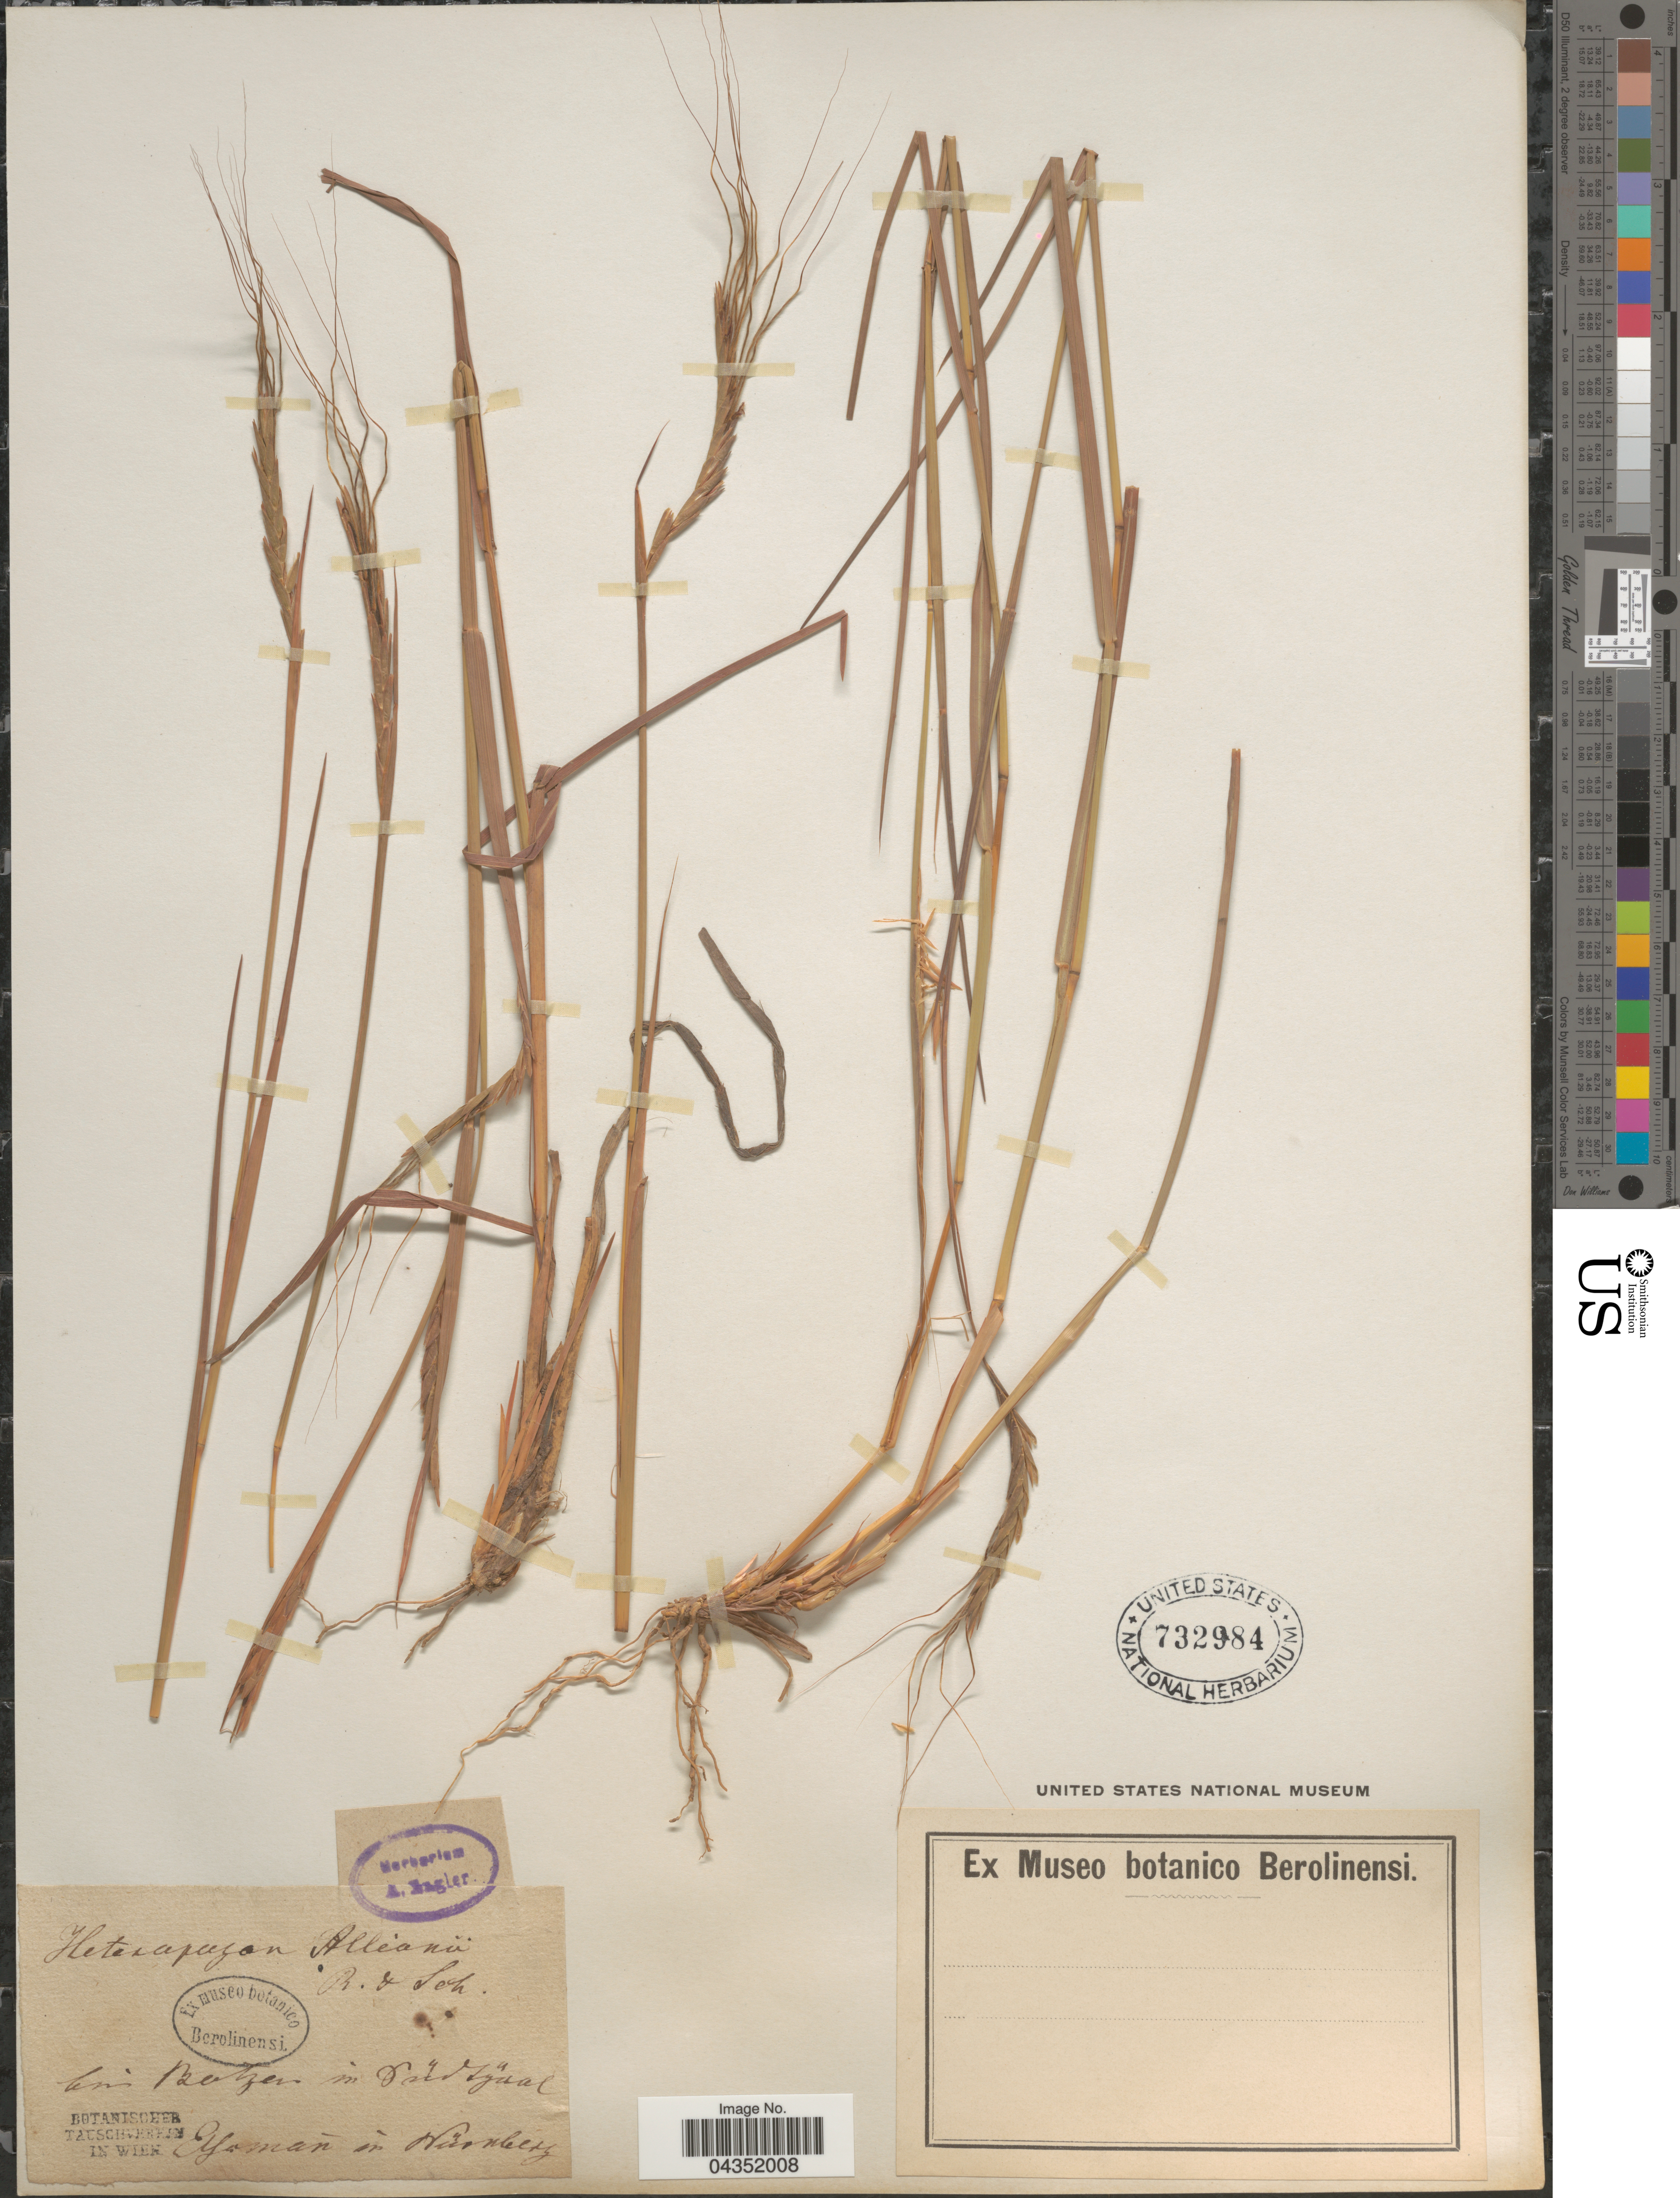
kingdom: Plantae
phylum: Tracheophyta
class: Liliopsida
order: Poales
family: Poaceae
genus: Heteropogon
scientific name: Heteropogon contortus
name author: (L.) P. Beauv. ex Roem. & Schult.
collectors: ex Museo Botanico Berolinensi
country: Austria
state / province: Wien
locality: [illegible text].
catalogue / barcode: US 732984